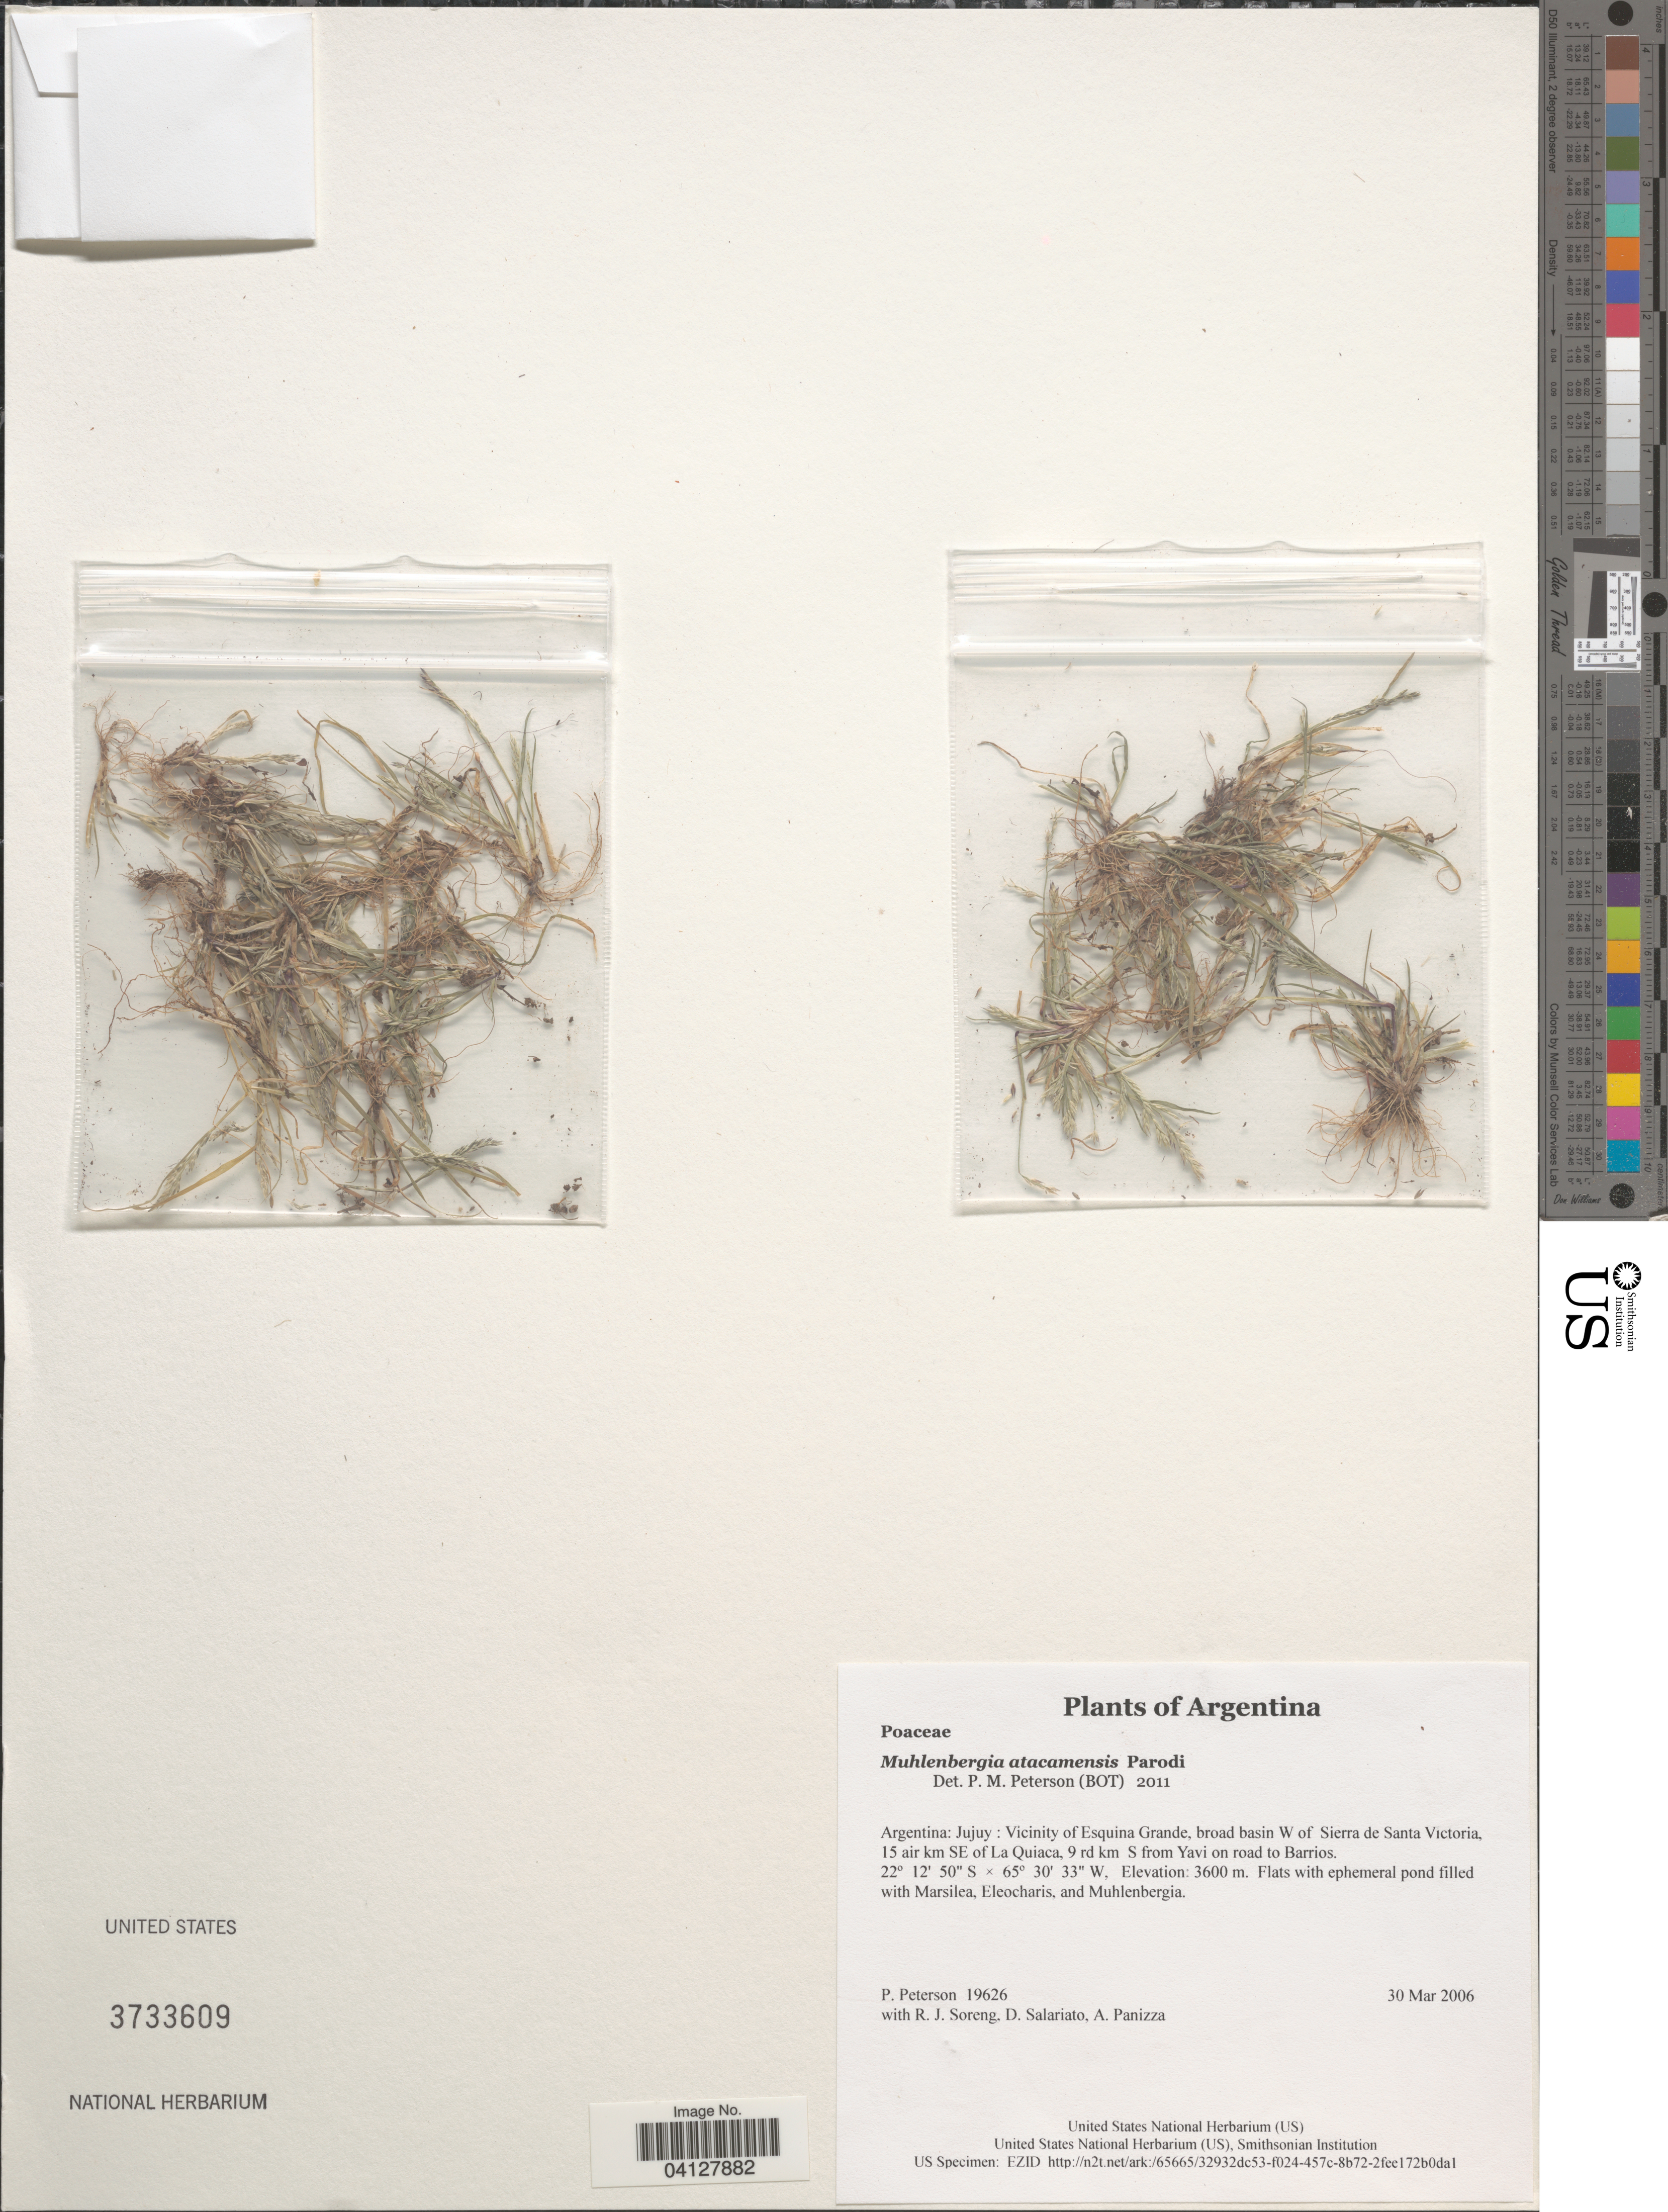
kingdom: Plantae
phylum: Tracheophyta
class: Liliopsida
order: Poales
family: Poaceae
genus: Muhlenbergia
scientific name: Muhlenbergia atacamensis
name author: Parodi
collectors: P. Peterson, R. J. Soreng, D. Salariato & A. Panizza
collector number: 19626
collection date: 2006-03-30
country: Argentina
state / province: Jujuy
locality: Vicinity of Esquina Grande, broad basin W of Sierra de Santa Victoria. 15 air km SE of La Quiaca, 9 rd km S from Yavi on road to Barrios.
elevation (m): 3600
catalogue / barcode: US 3733609